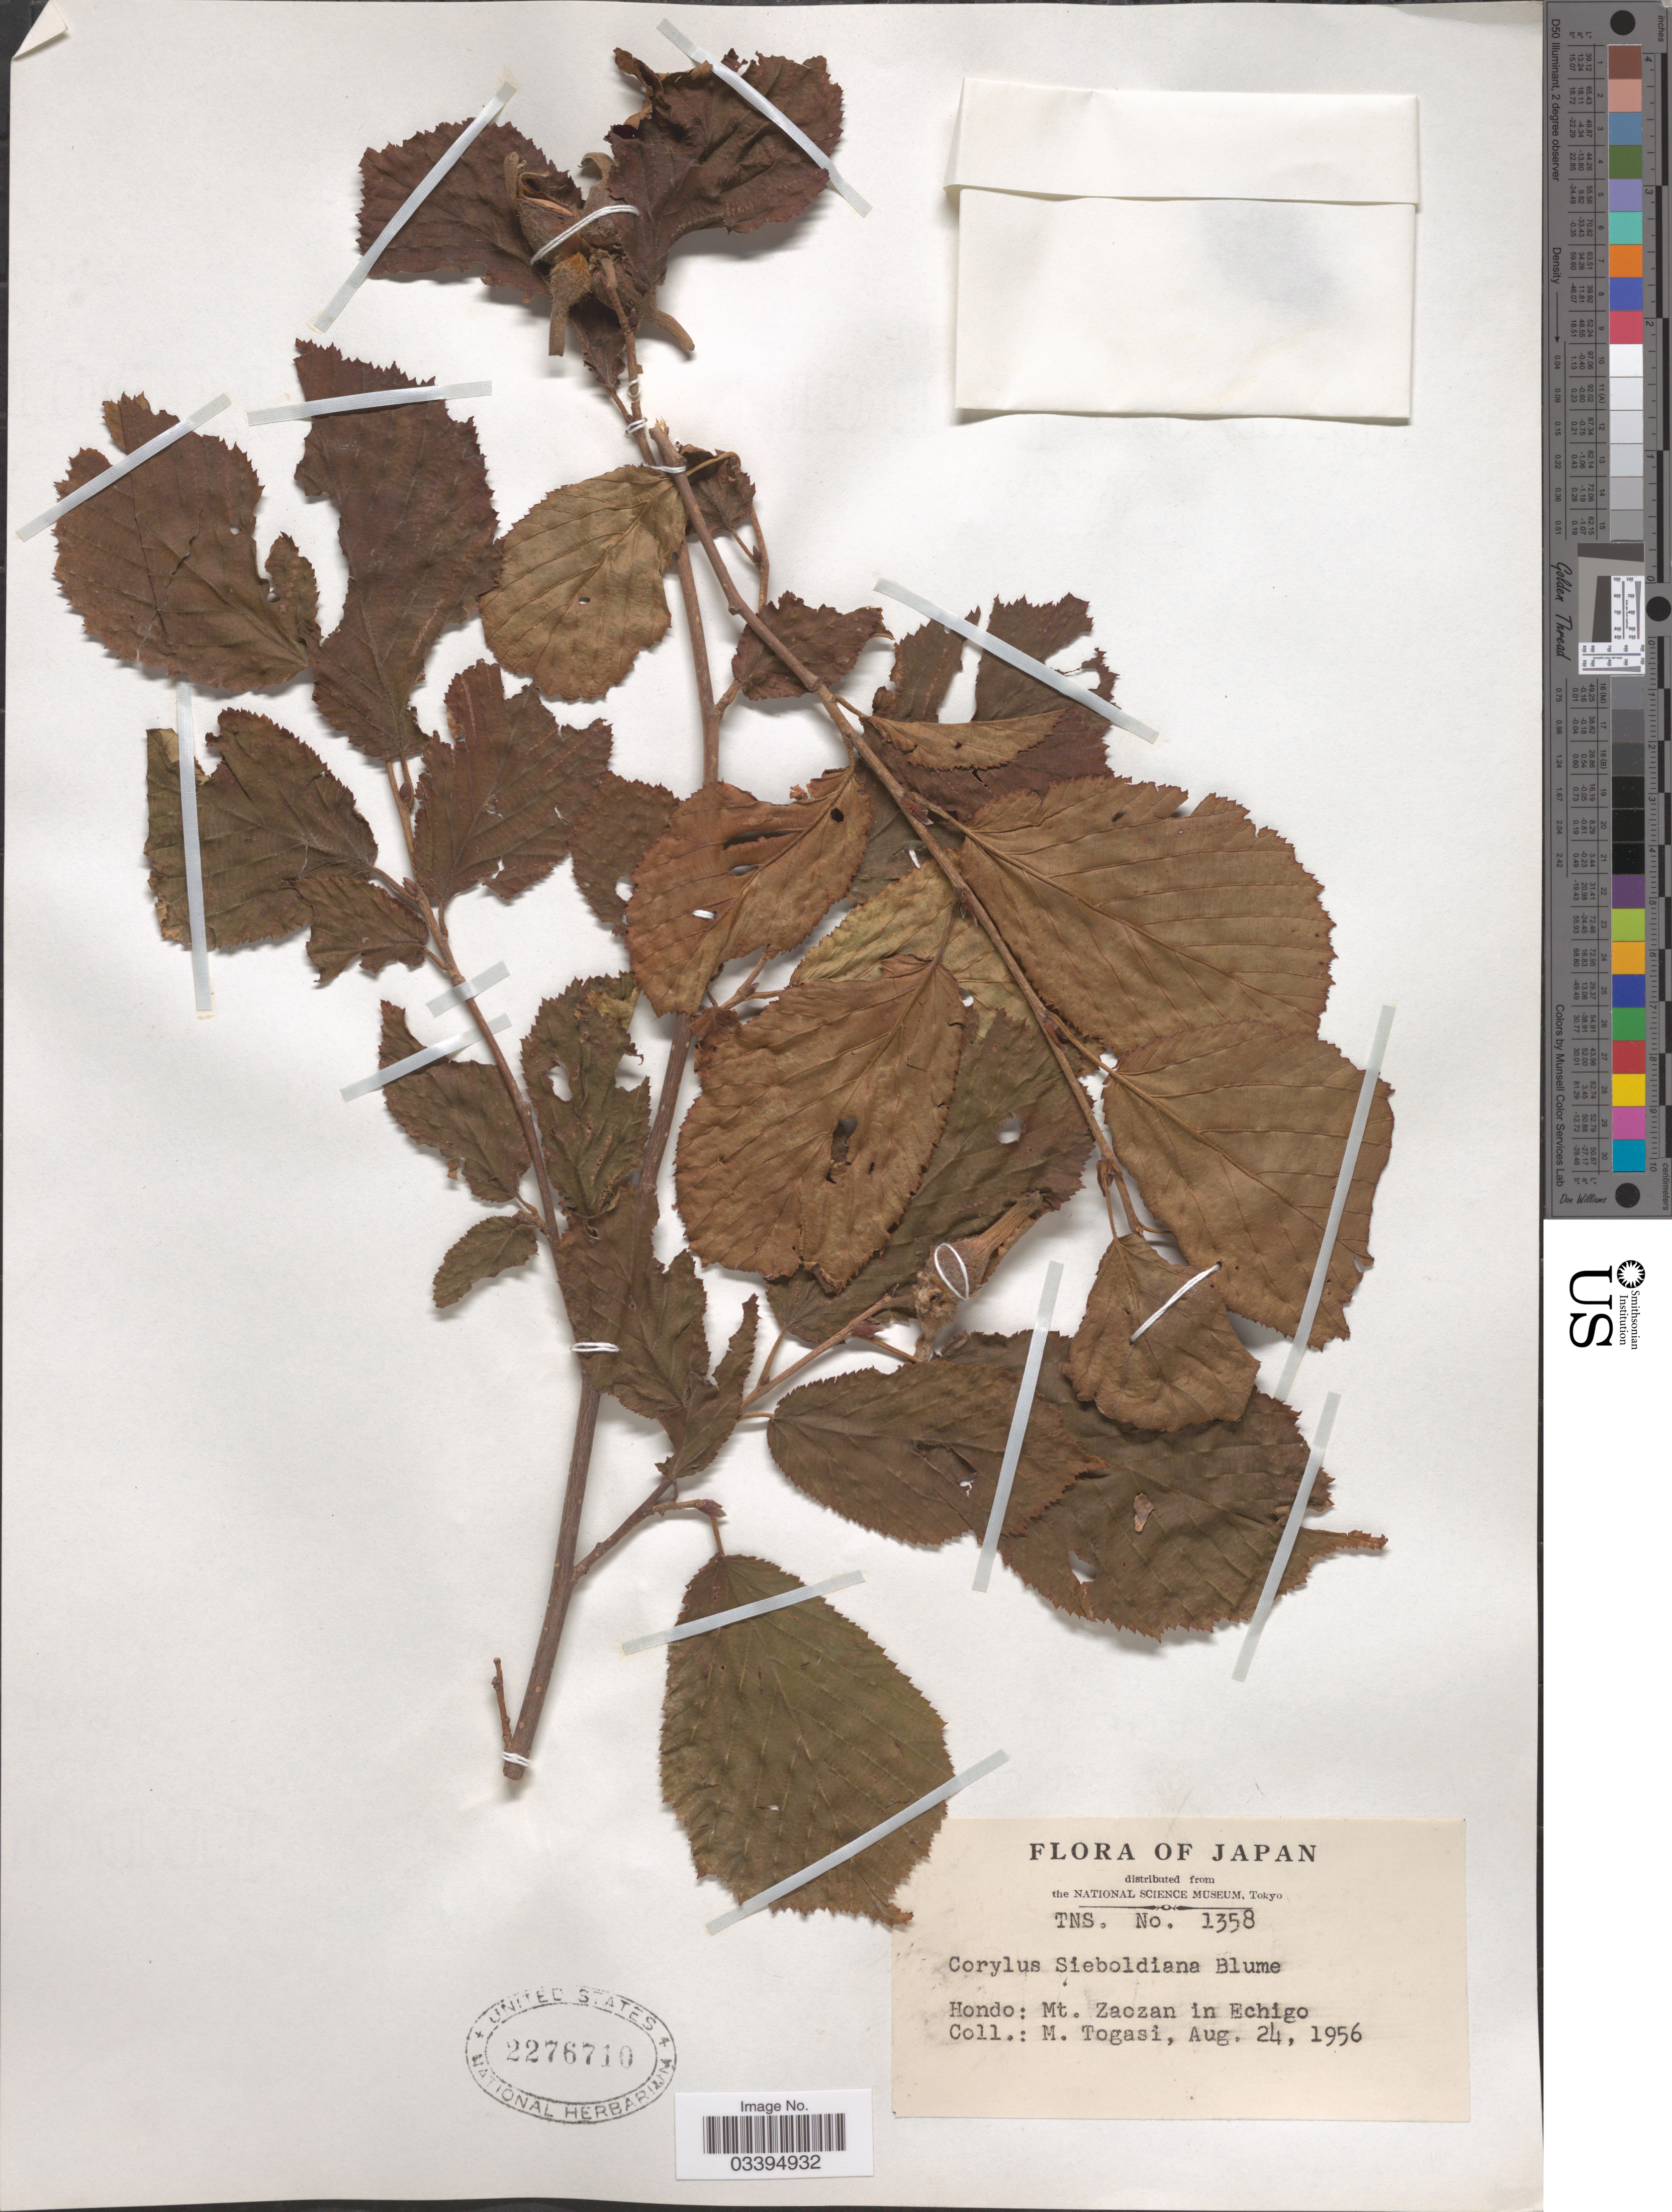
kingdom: Plantae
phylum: Tracheophyta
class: Magnoliopsida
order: Fagales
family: Betulaceae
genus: Corylus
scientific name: Corylus sieboldiana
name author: Blume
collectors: M. Togasi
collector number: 1358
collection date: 1956-08-24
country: Japan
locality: Hondo: Mt. Zaozan in Echigo.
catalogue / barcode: US 2276710